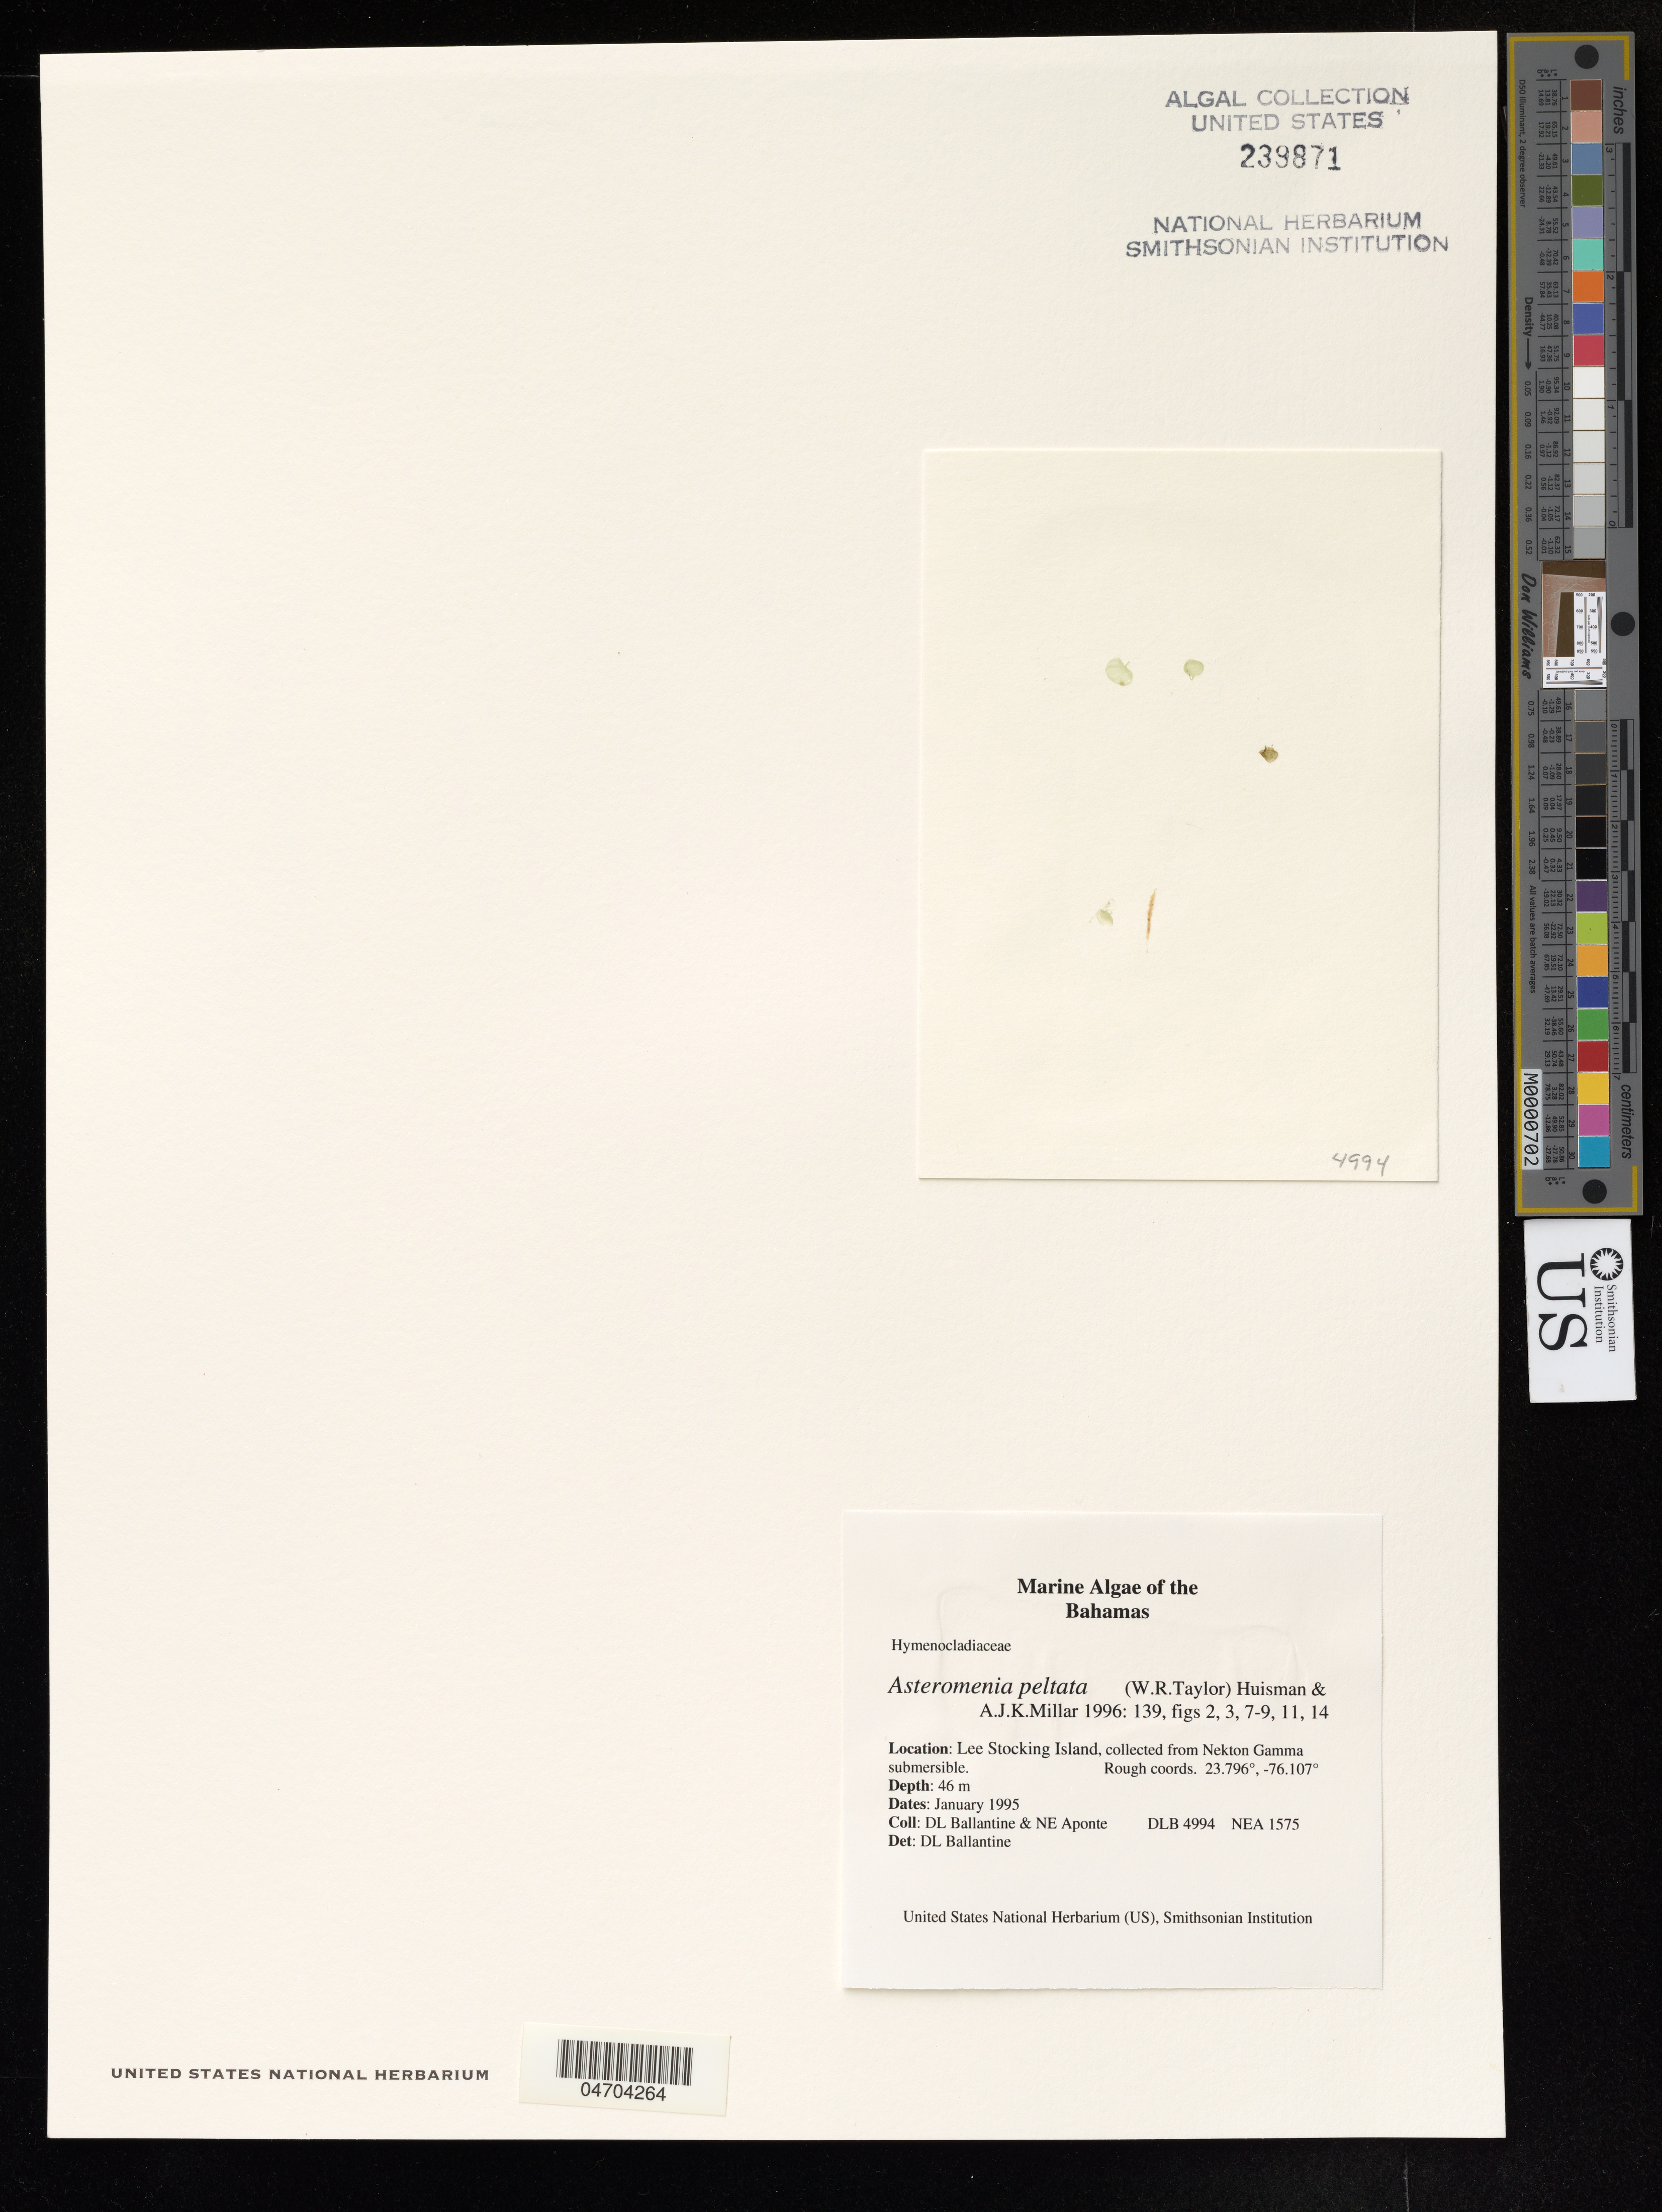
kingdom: Plantae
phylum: Rhodophyta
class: Florideophyceae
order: Rhodymeniales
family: Hymenocladiaceae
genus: Asteromenia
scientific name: Asteromenia peltata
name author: (W.R. Taylor) Huisman & A.J.K. Millar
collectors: D. Ballantine & N. E. Aponte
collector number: DLB4994/NEA1575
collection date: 1995-01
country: Bahamas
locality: Lee Stocking Island, collected from Nekton Gamma submersible.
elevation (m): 46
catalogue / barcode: US 239871